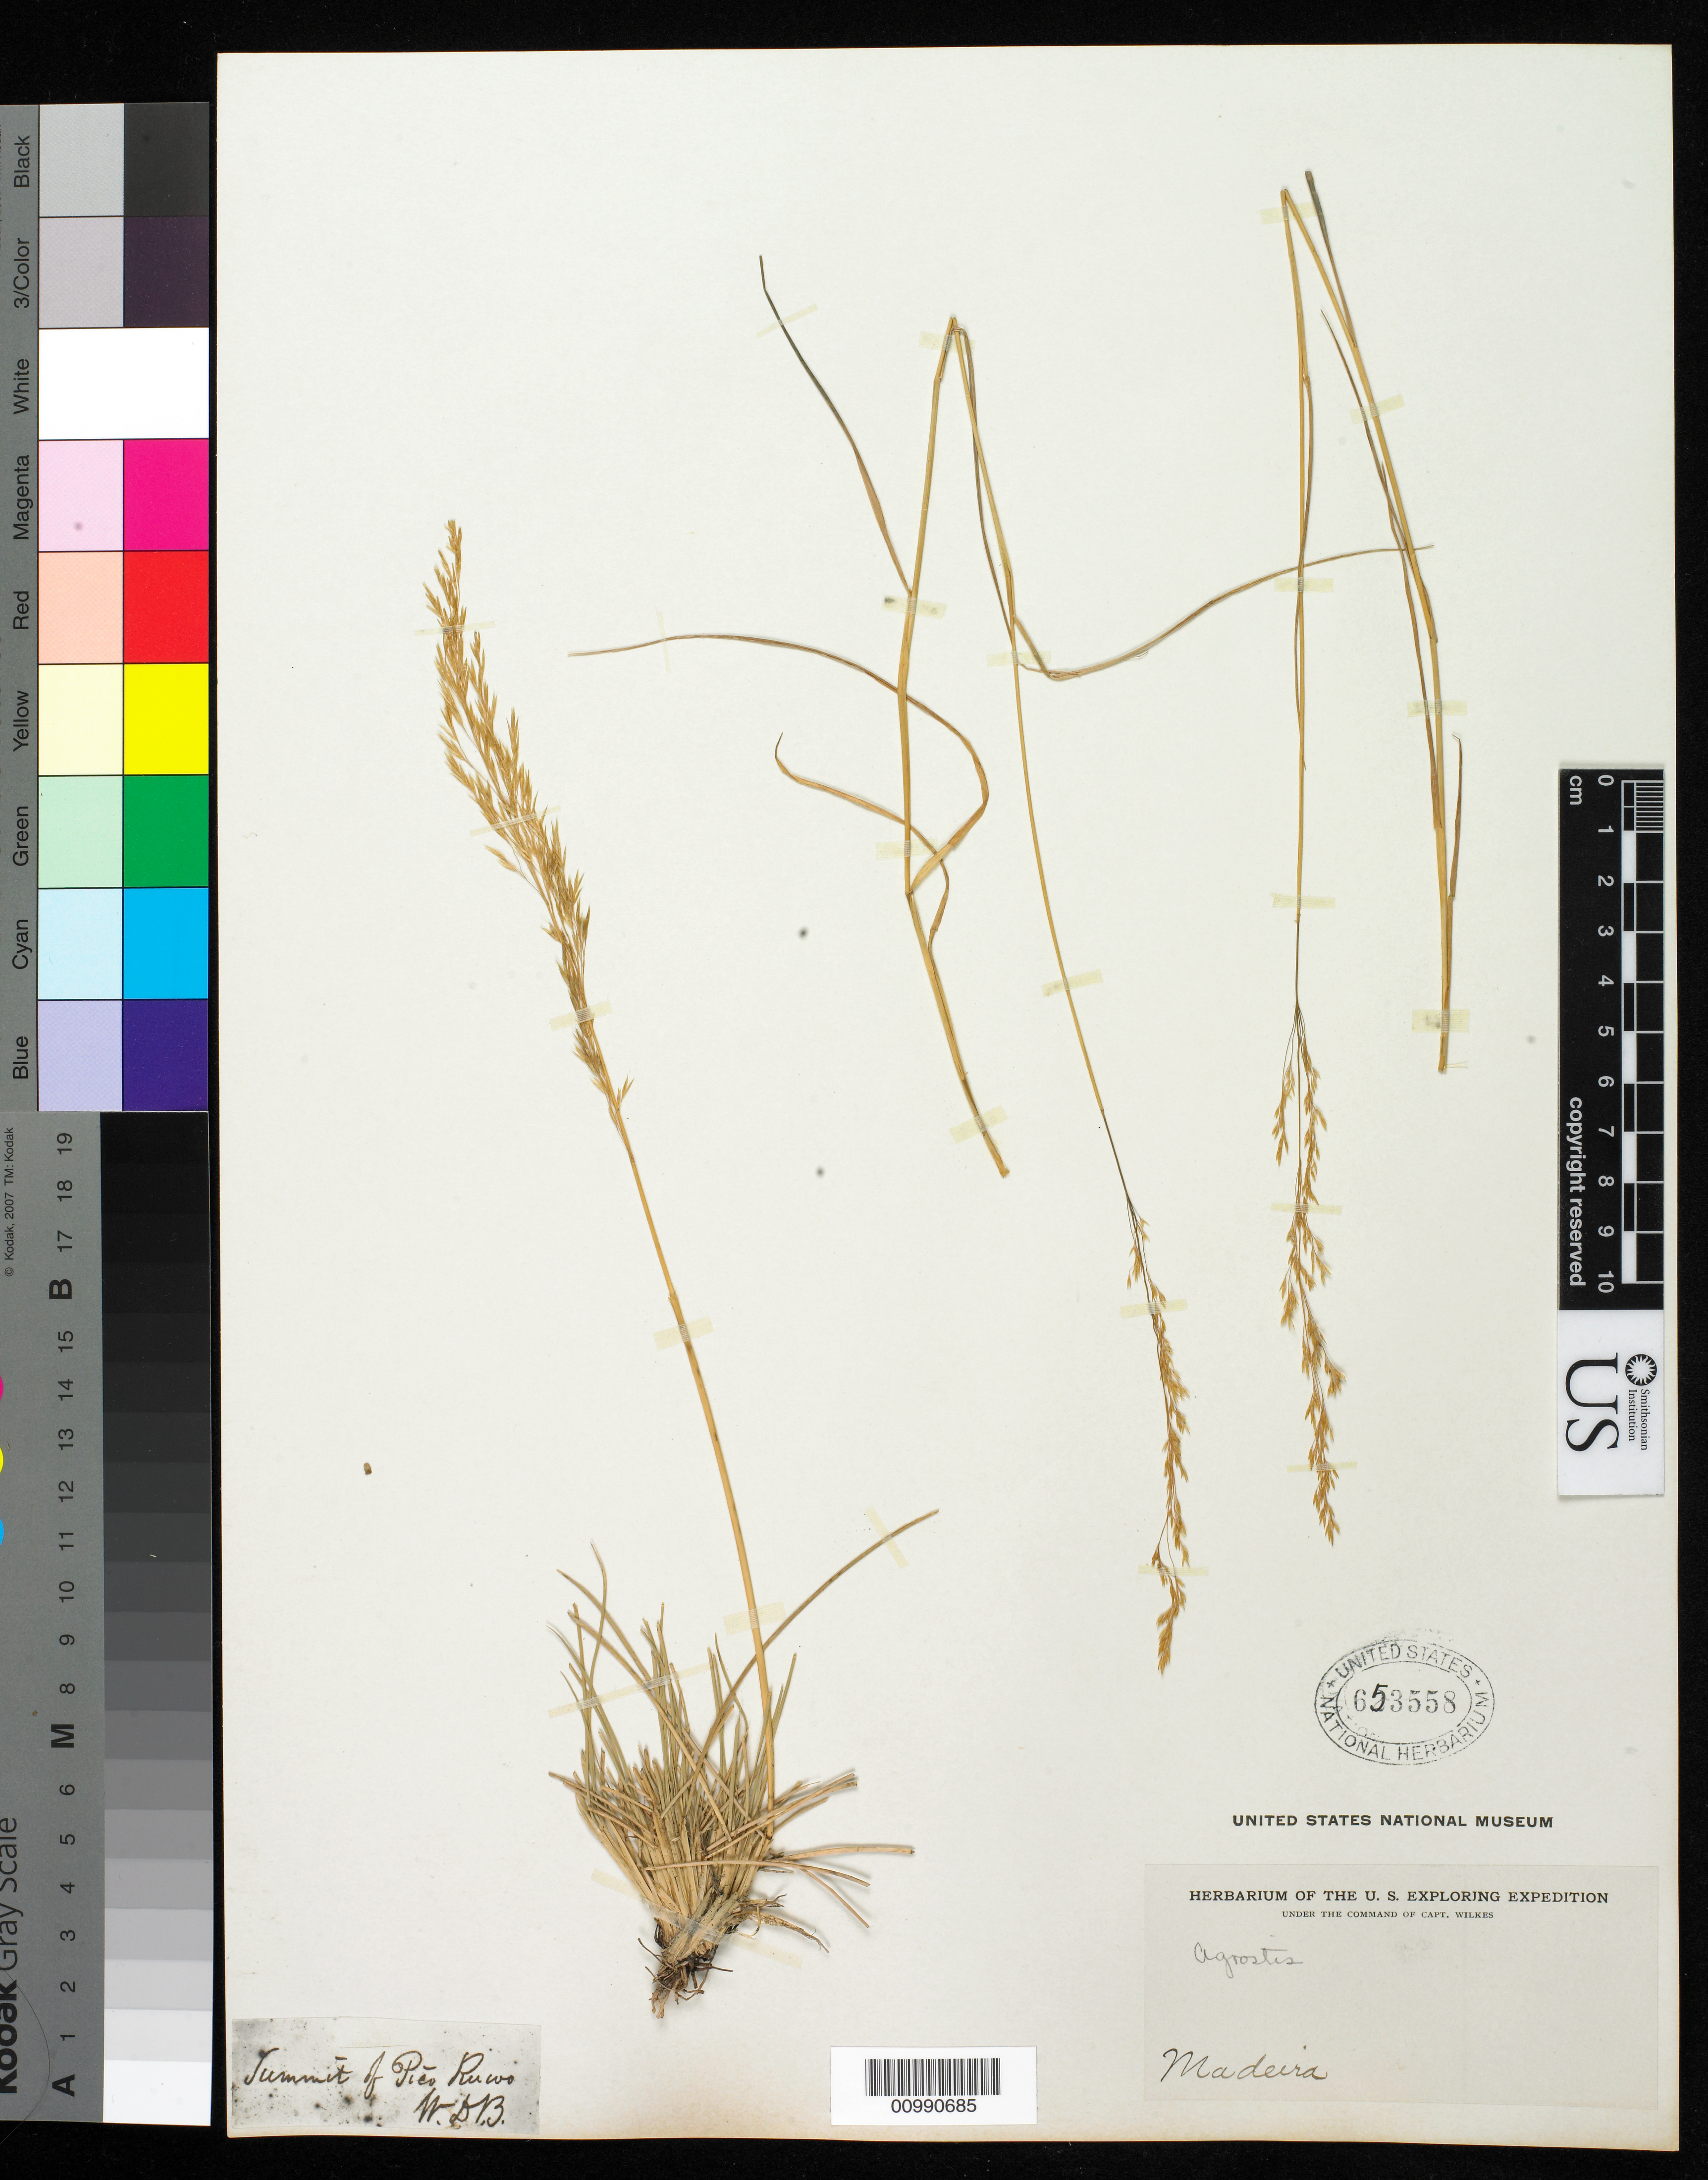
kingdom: Plantae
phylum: Tracheophyta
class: Liliopsida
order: Poales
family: Poaceae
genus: Agrostis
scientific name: Agrostis sp.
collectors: Wilkes Explor. Exped.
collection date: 1838/1842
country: Portugal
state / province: Madeira (Aut. Reg.)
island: Madeira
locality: Funchal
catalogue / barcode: US 653558